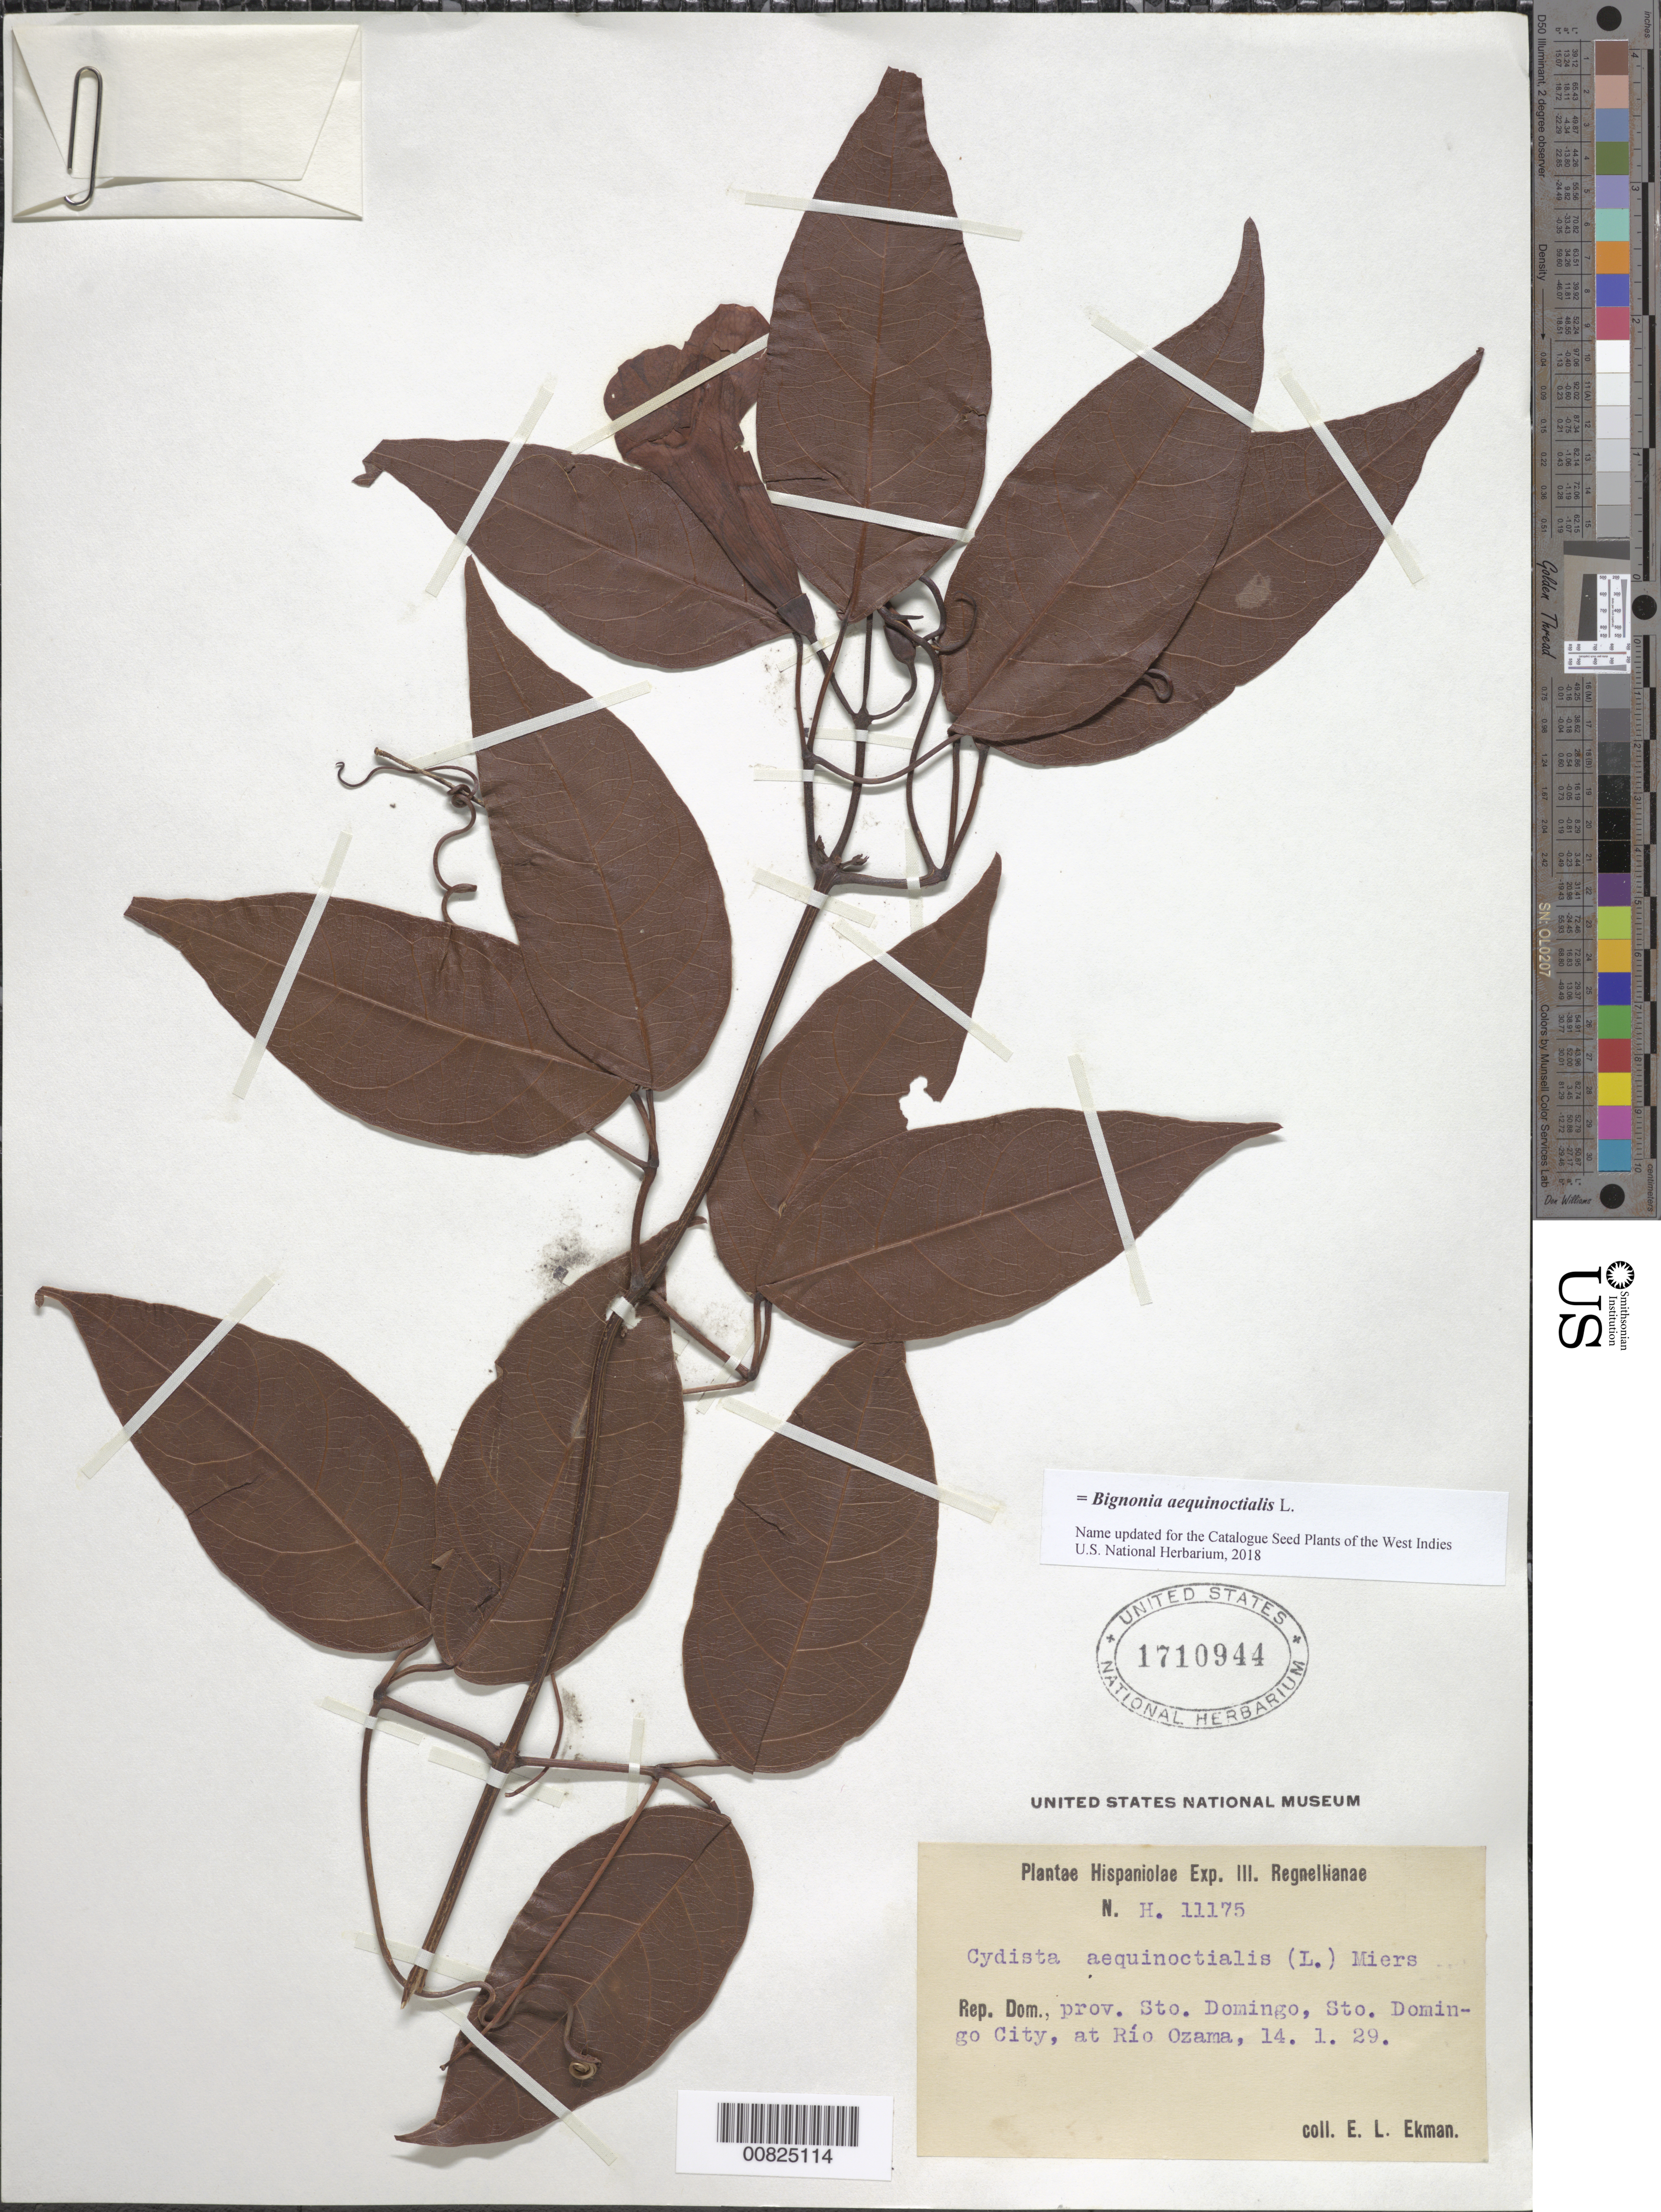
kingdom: Plantae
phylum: Tracheophyta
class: Magnoliopsida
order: Lamiales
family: Bignoniaceae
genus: Bignonia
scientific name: Bignonia aequinoctialis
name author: L.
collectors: E. L. Ekman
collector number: H 11175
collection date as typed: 14 Jan 1929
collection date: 1929-01-14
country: Dominican Republic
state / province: Distrito Nacional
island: Hispaniola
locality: Santo Domingo City, at Río Ozama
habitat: At river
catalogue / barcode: US 1710944